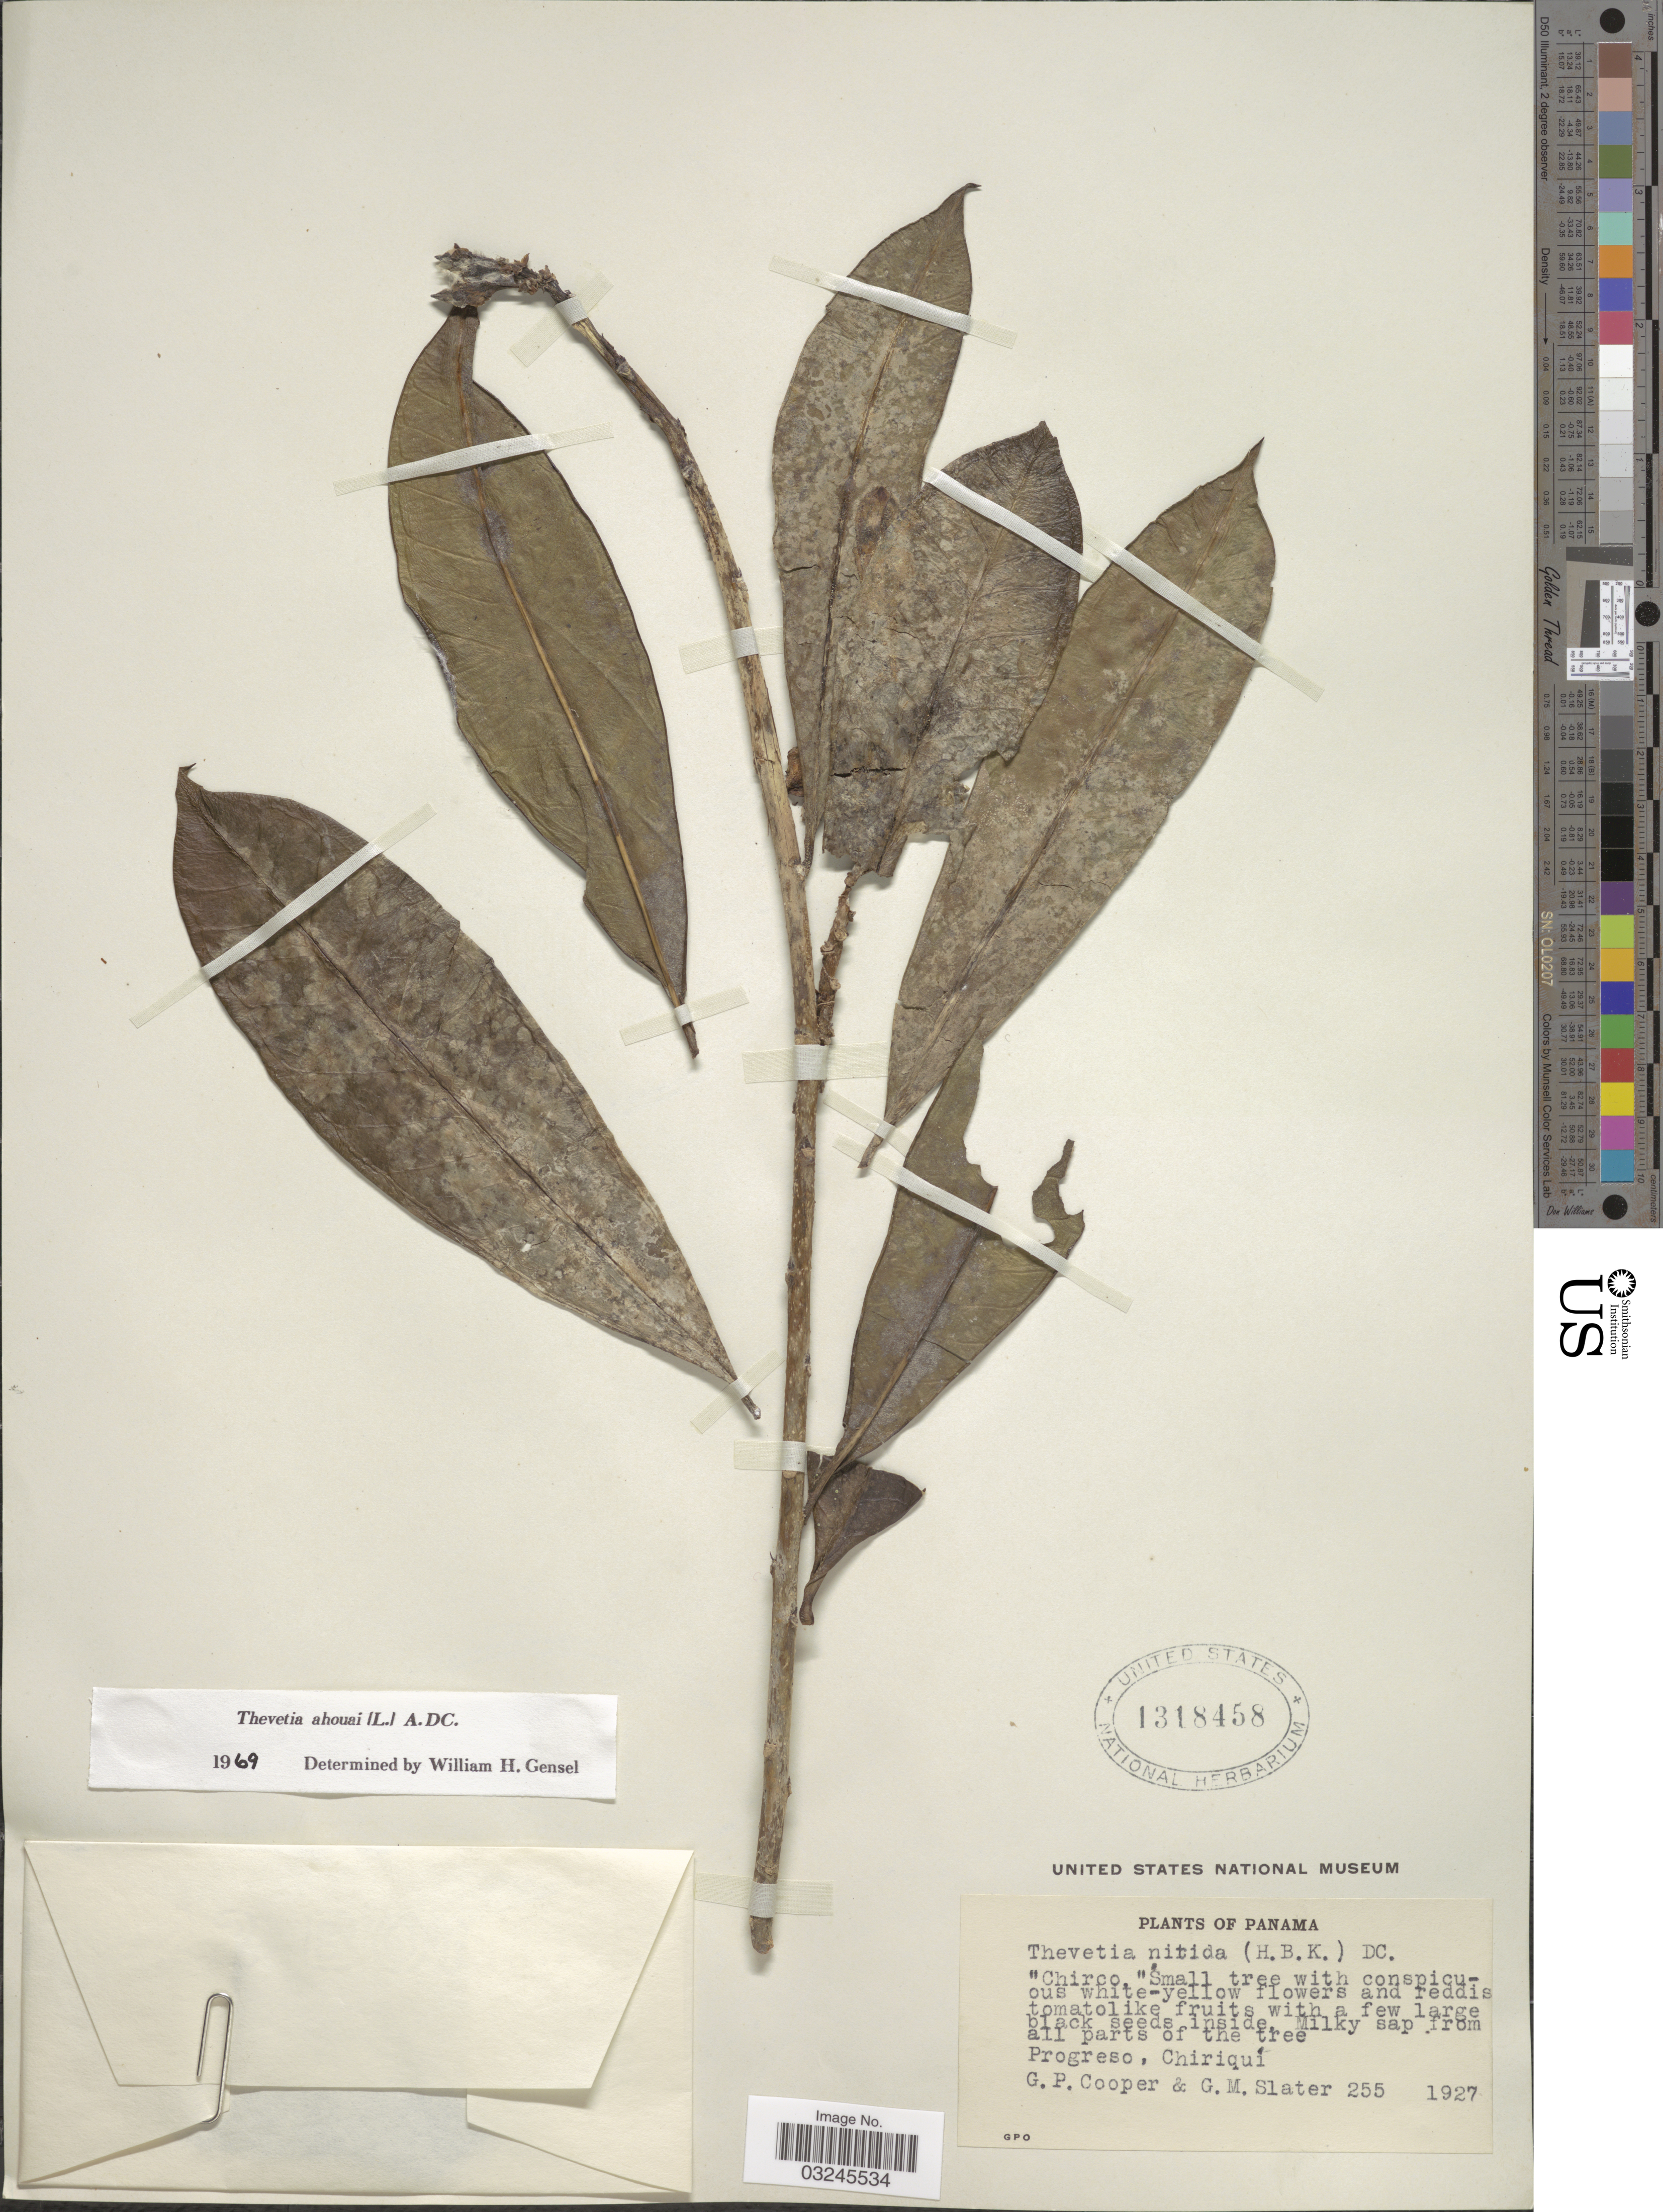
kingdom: Plantae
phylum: Tracheophyta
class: Magnoliopsida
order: Gentianales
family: Apocynaceae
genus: Thevetia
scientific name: Thevetia ahouai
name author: (L.) A. DC.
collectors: G. Cooper & G. Slater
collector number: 255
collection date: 1927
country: Panama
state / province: Chiriqui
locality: Progreso.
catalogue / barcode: US 1318458